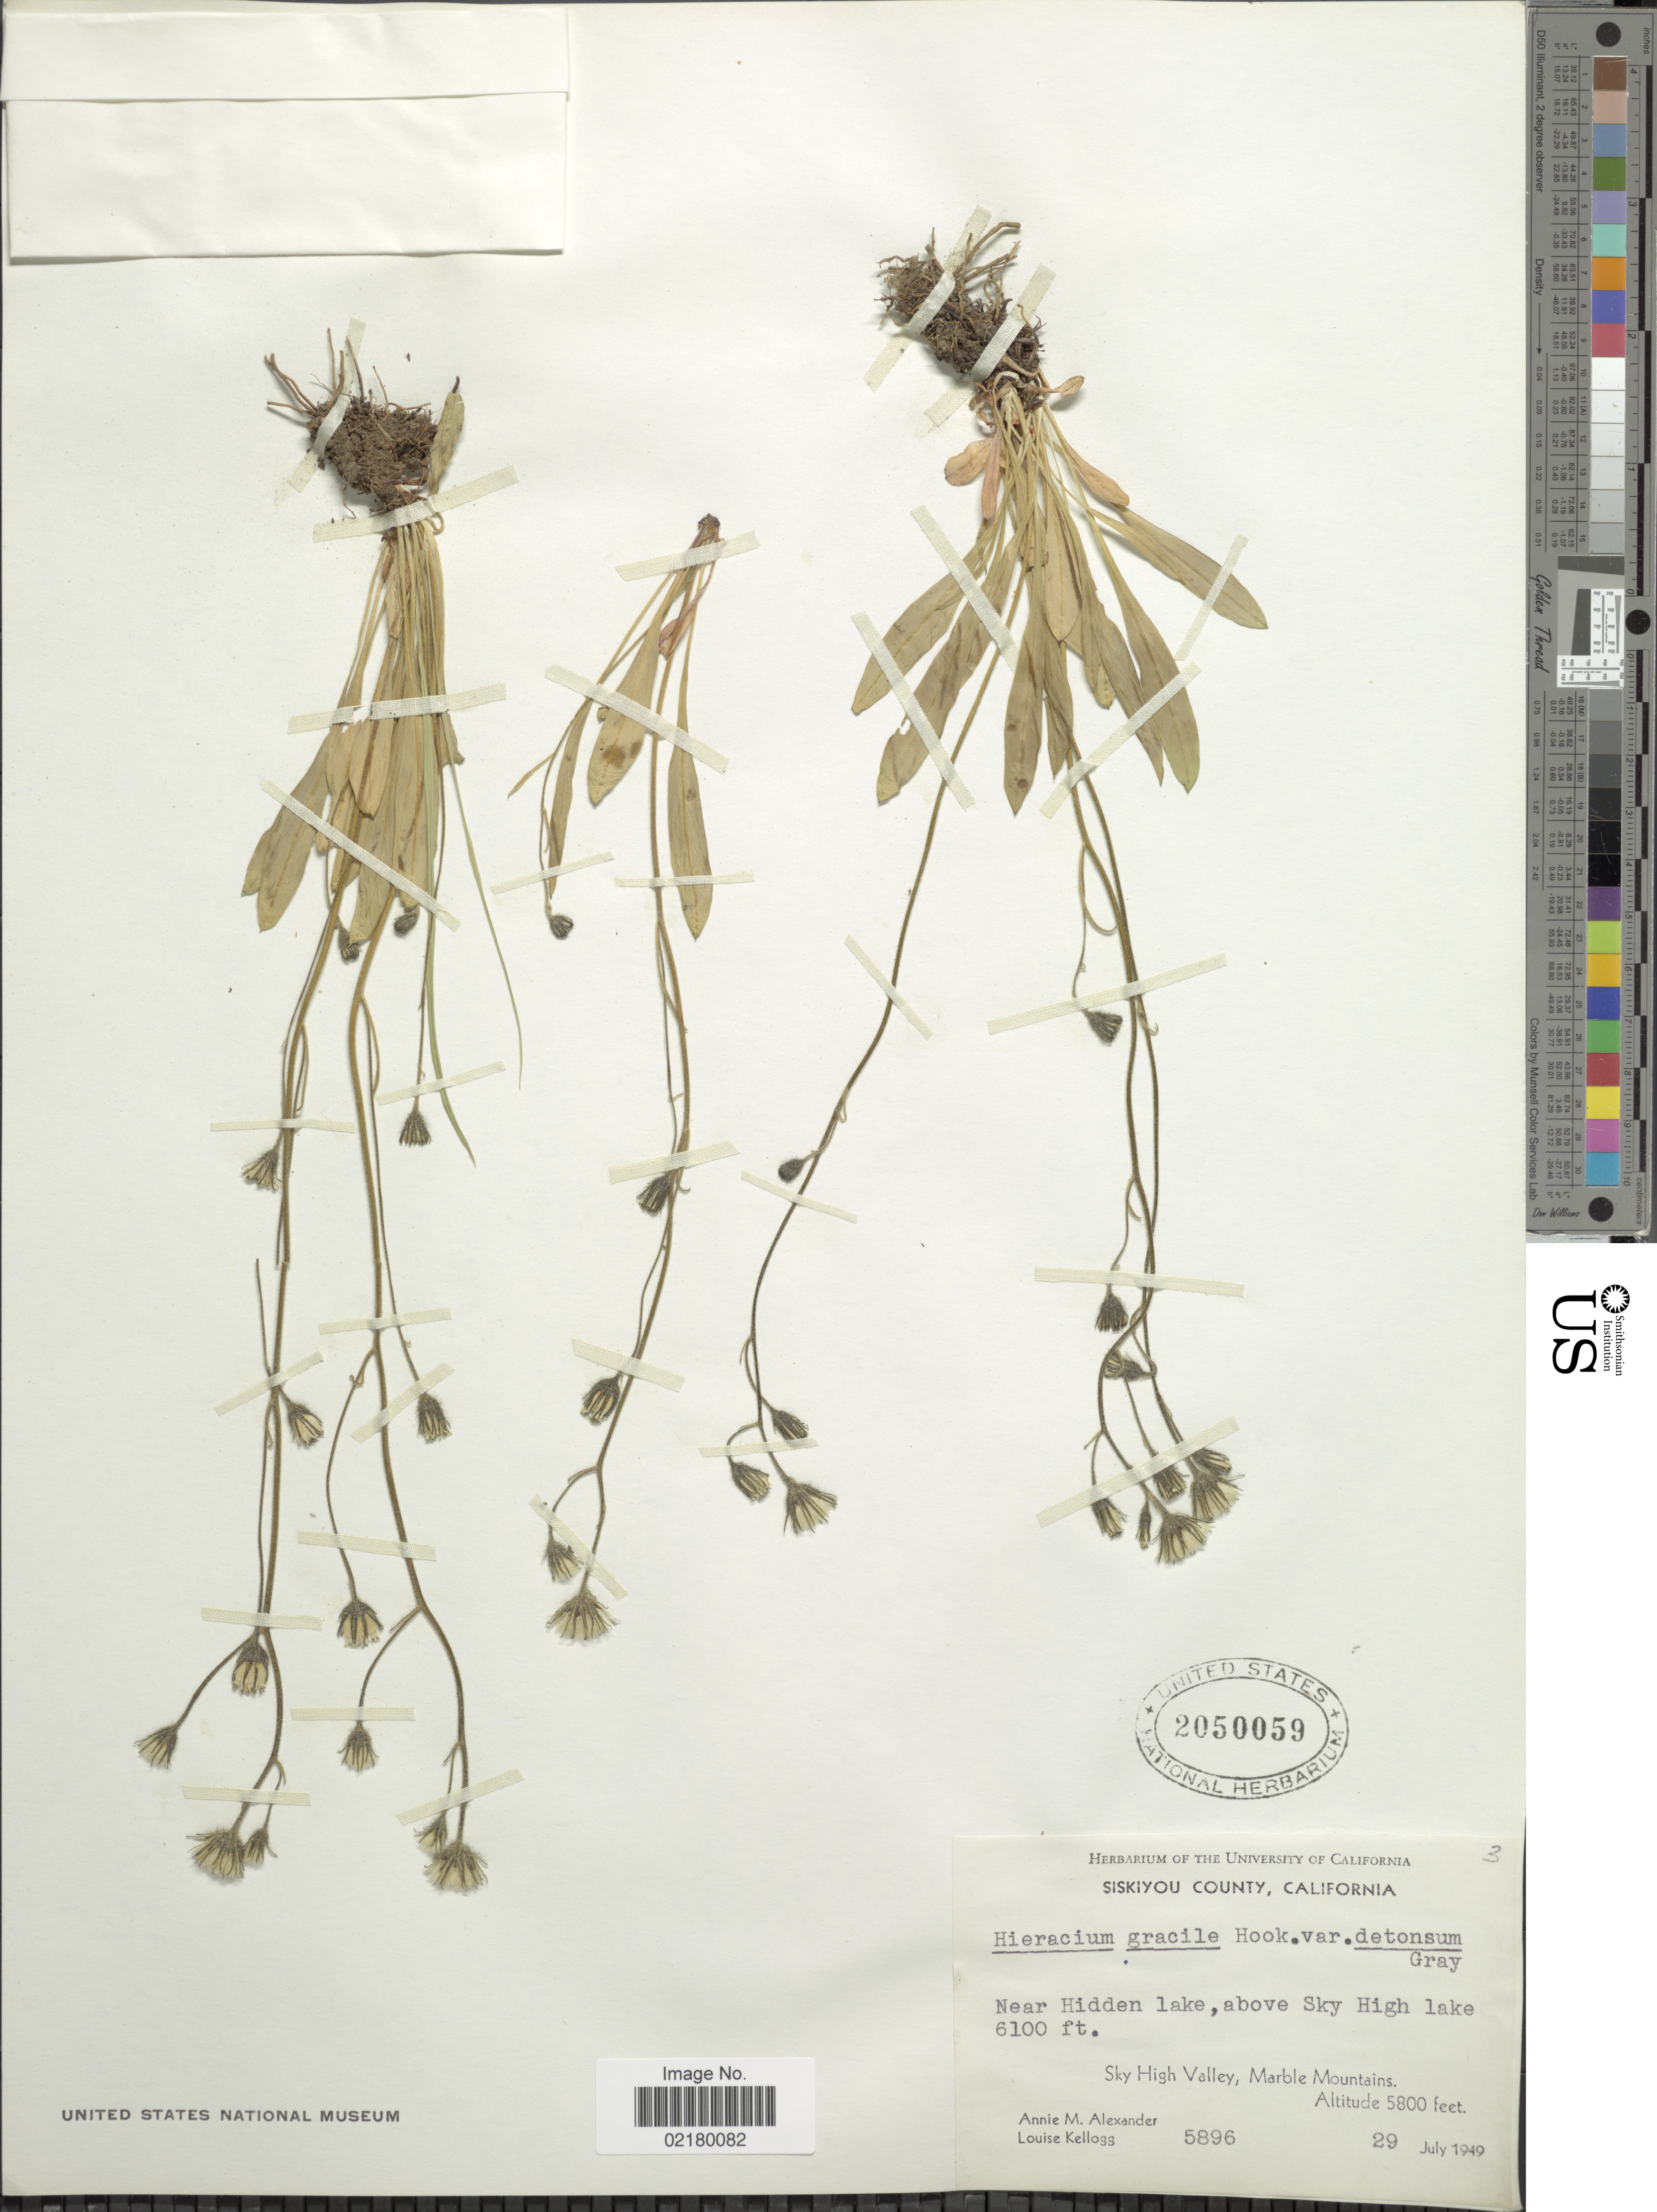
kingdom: Plantae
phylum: Tracheophyta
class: Magnoliopsida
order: Asterales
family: Asteraceae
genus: Hieracium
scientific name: Hieracium triste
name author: Willd. ex Spreng.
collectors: A. M. Alexander & L. Kellogg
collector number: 5896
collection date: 1949-07-29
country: United States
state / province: California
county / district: Siskiyou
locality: Siskiyou County, Near Hidden lake, above Sky High lake, Sky High Valley, Marble Mountains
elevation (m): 1859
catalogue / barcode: US 2050059